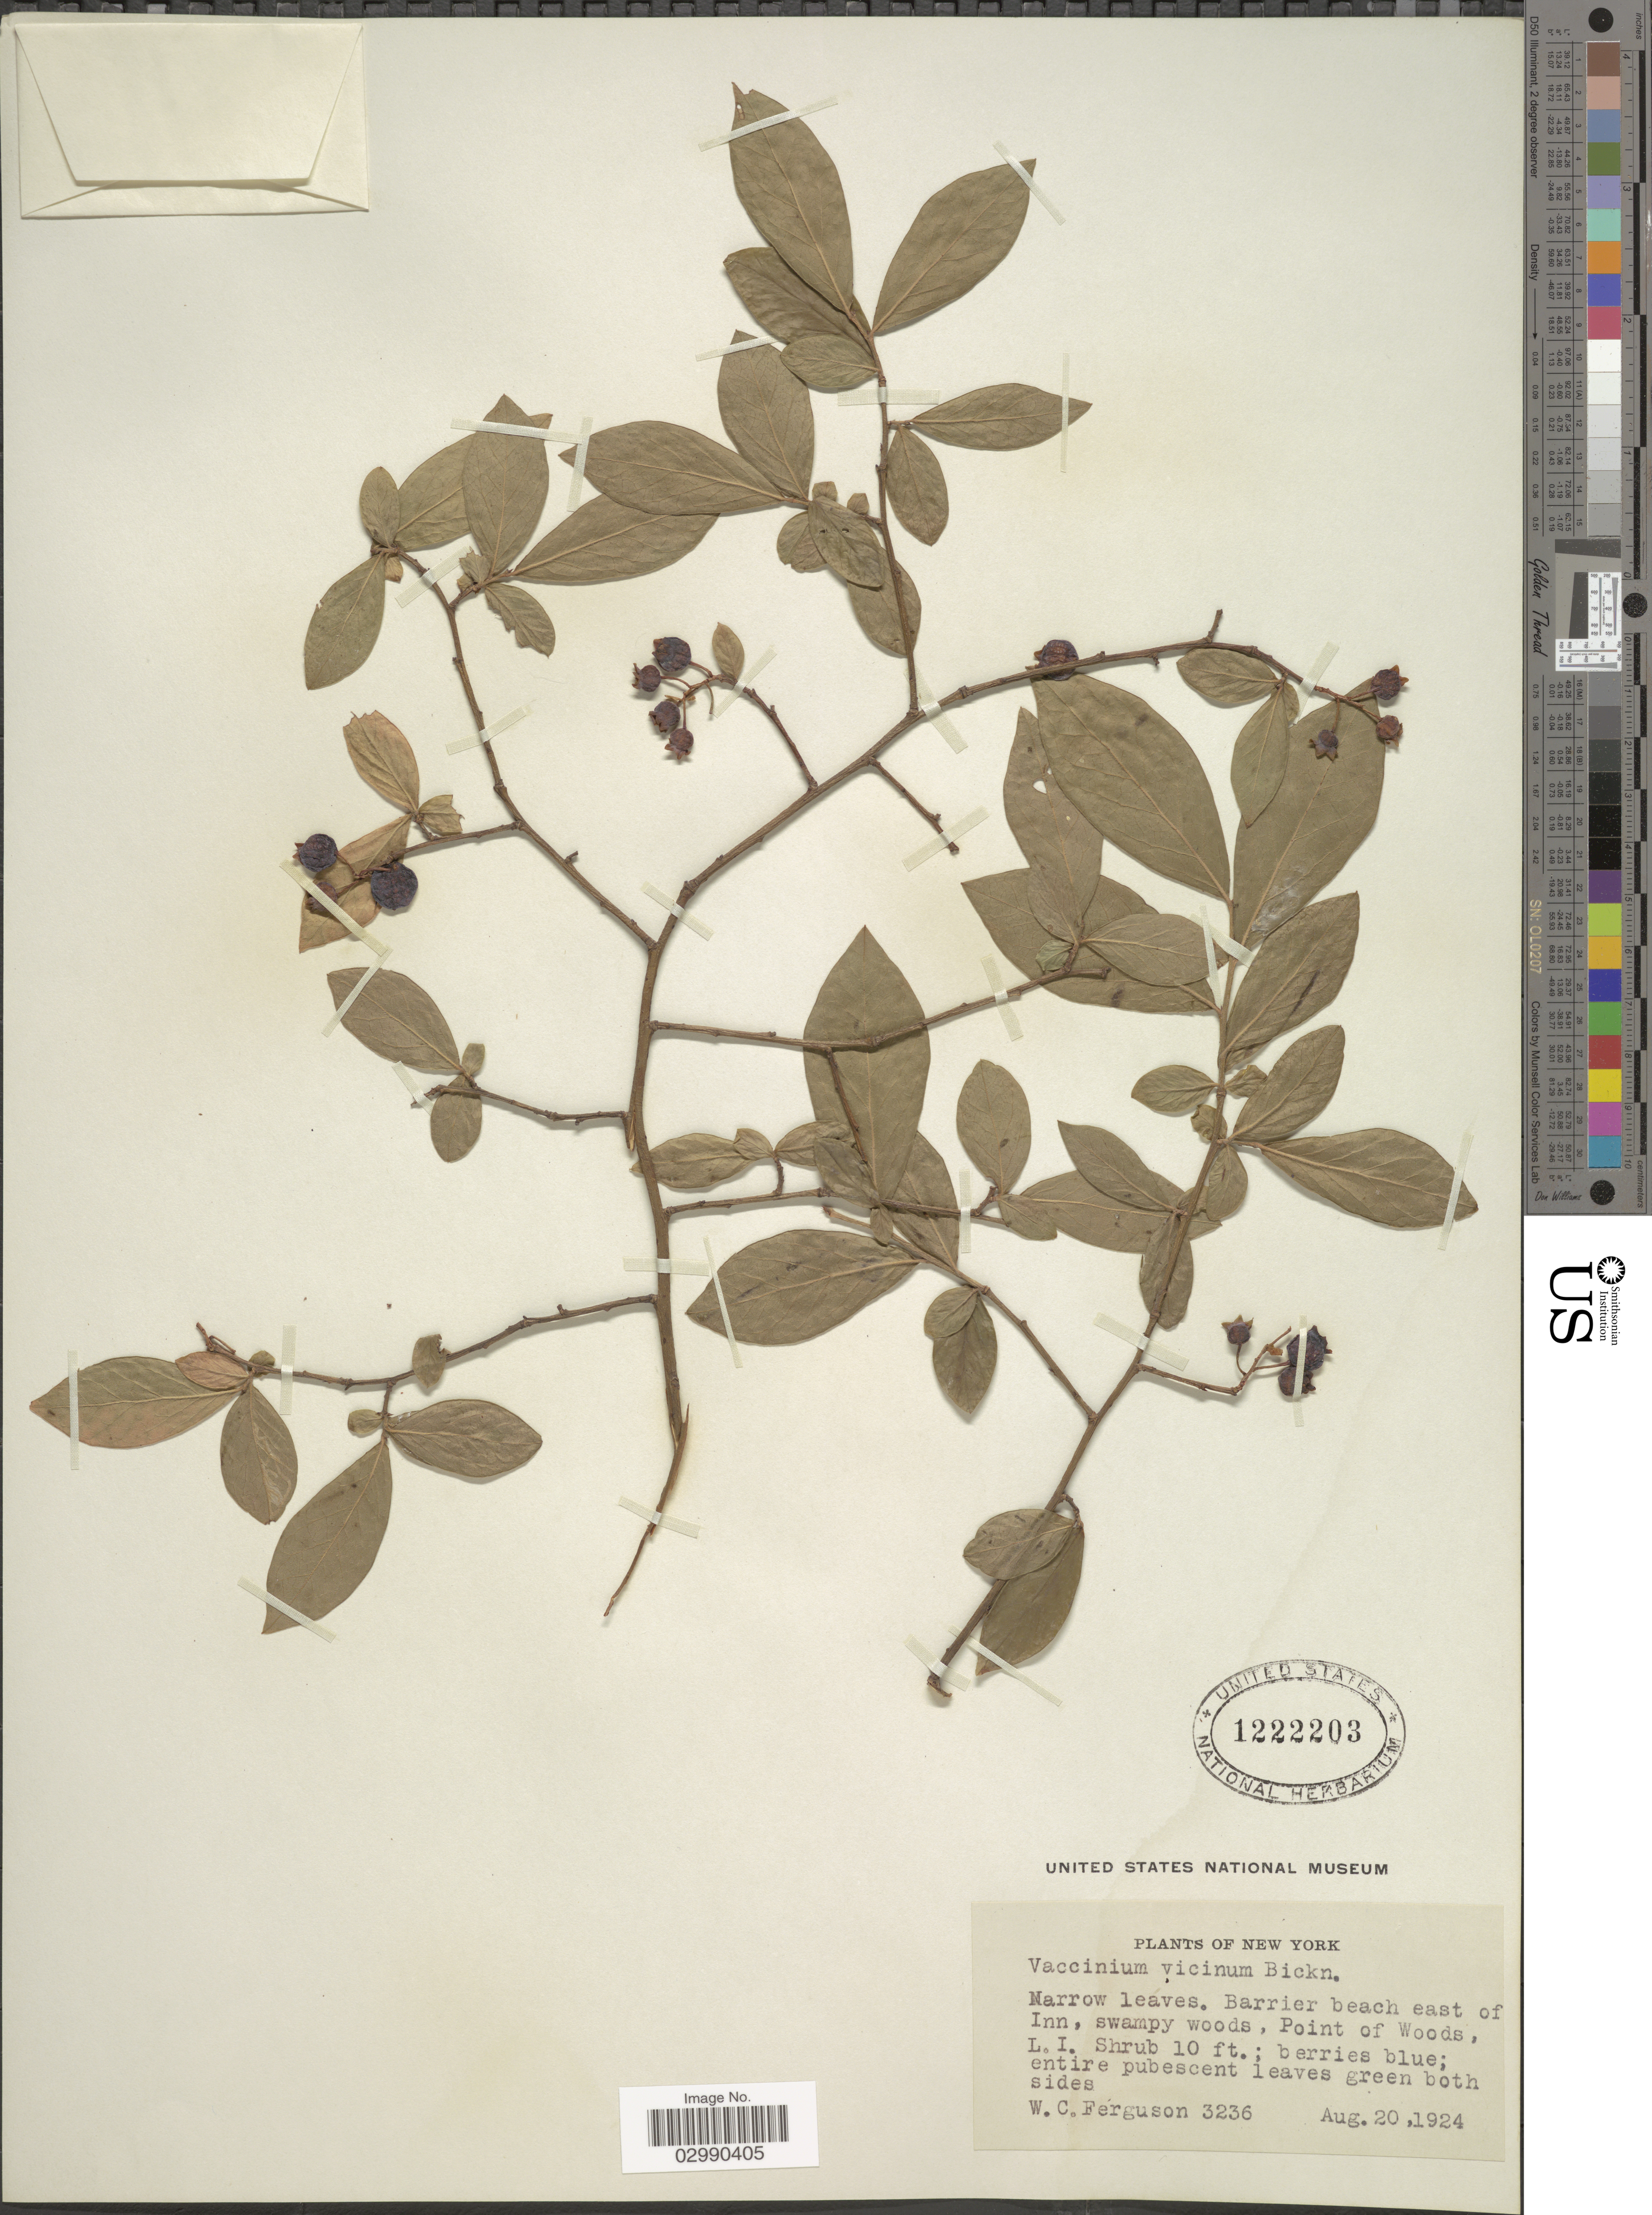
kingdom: Plantae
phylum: Tracheophyta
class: Magnoliopsida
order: Ericales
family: Ericaceae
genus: Vaccinium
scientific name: Vaccinium vicinum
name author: E.P. Bicknell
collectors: W. Ferguson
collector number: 3236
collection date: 1924-08-20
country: United States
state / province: New York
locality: Barrier beach east of Inn, swampy woods, Point of Woods, L.I.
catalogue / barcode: US 1222203